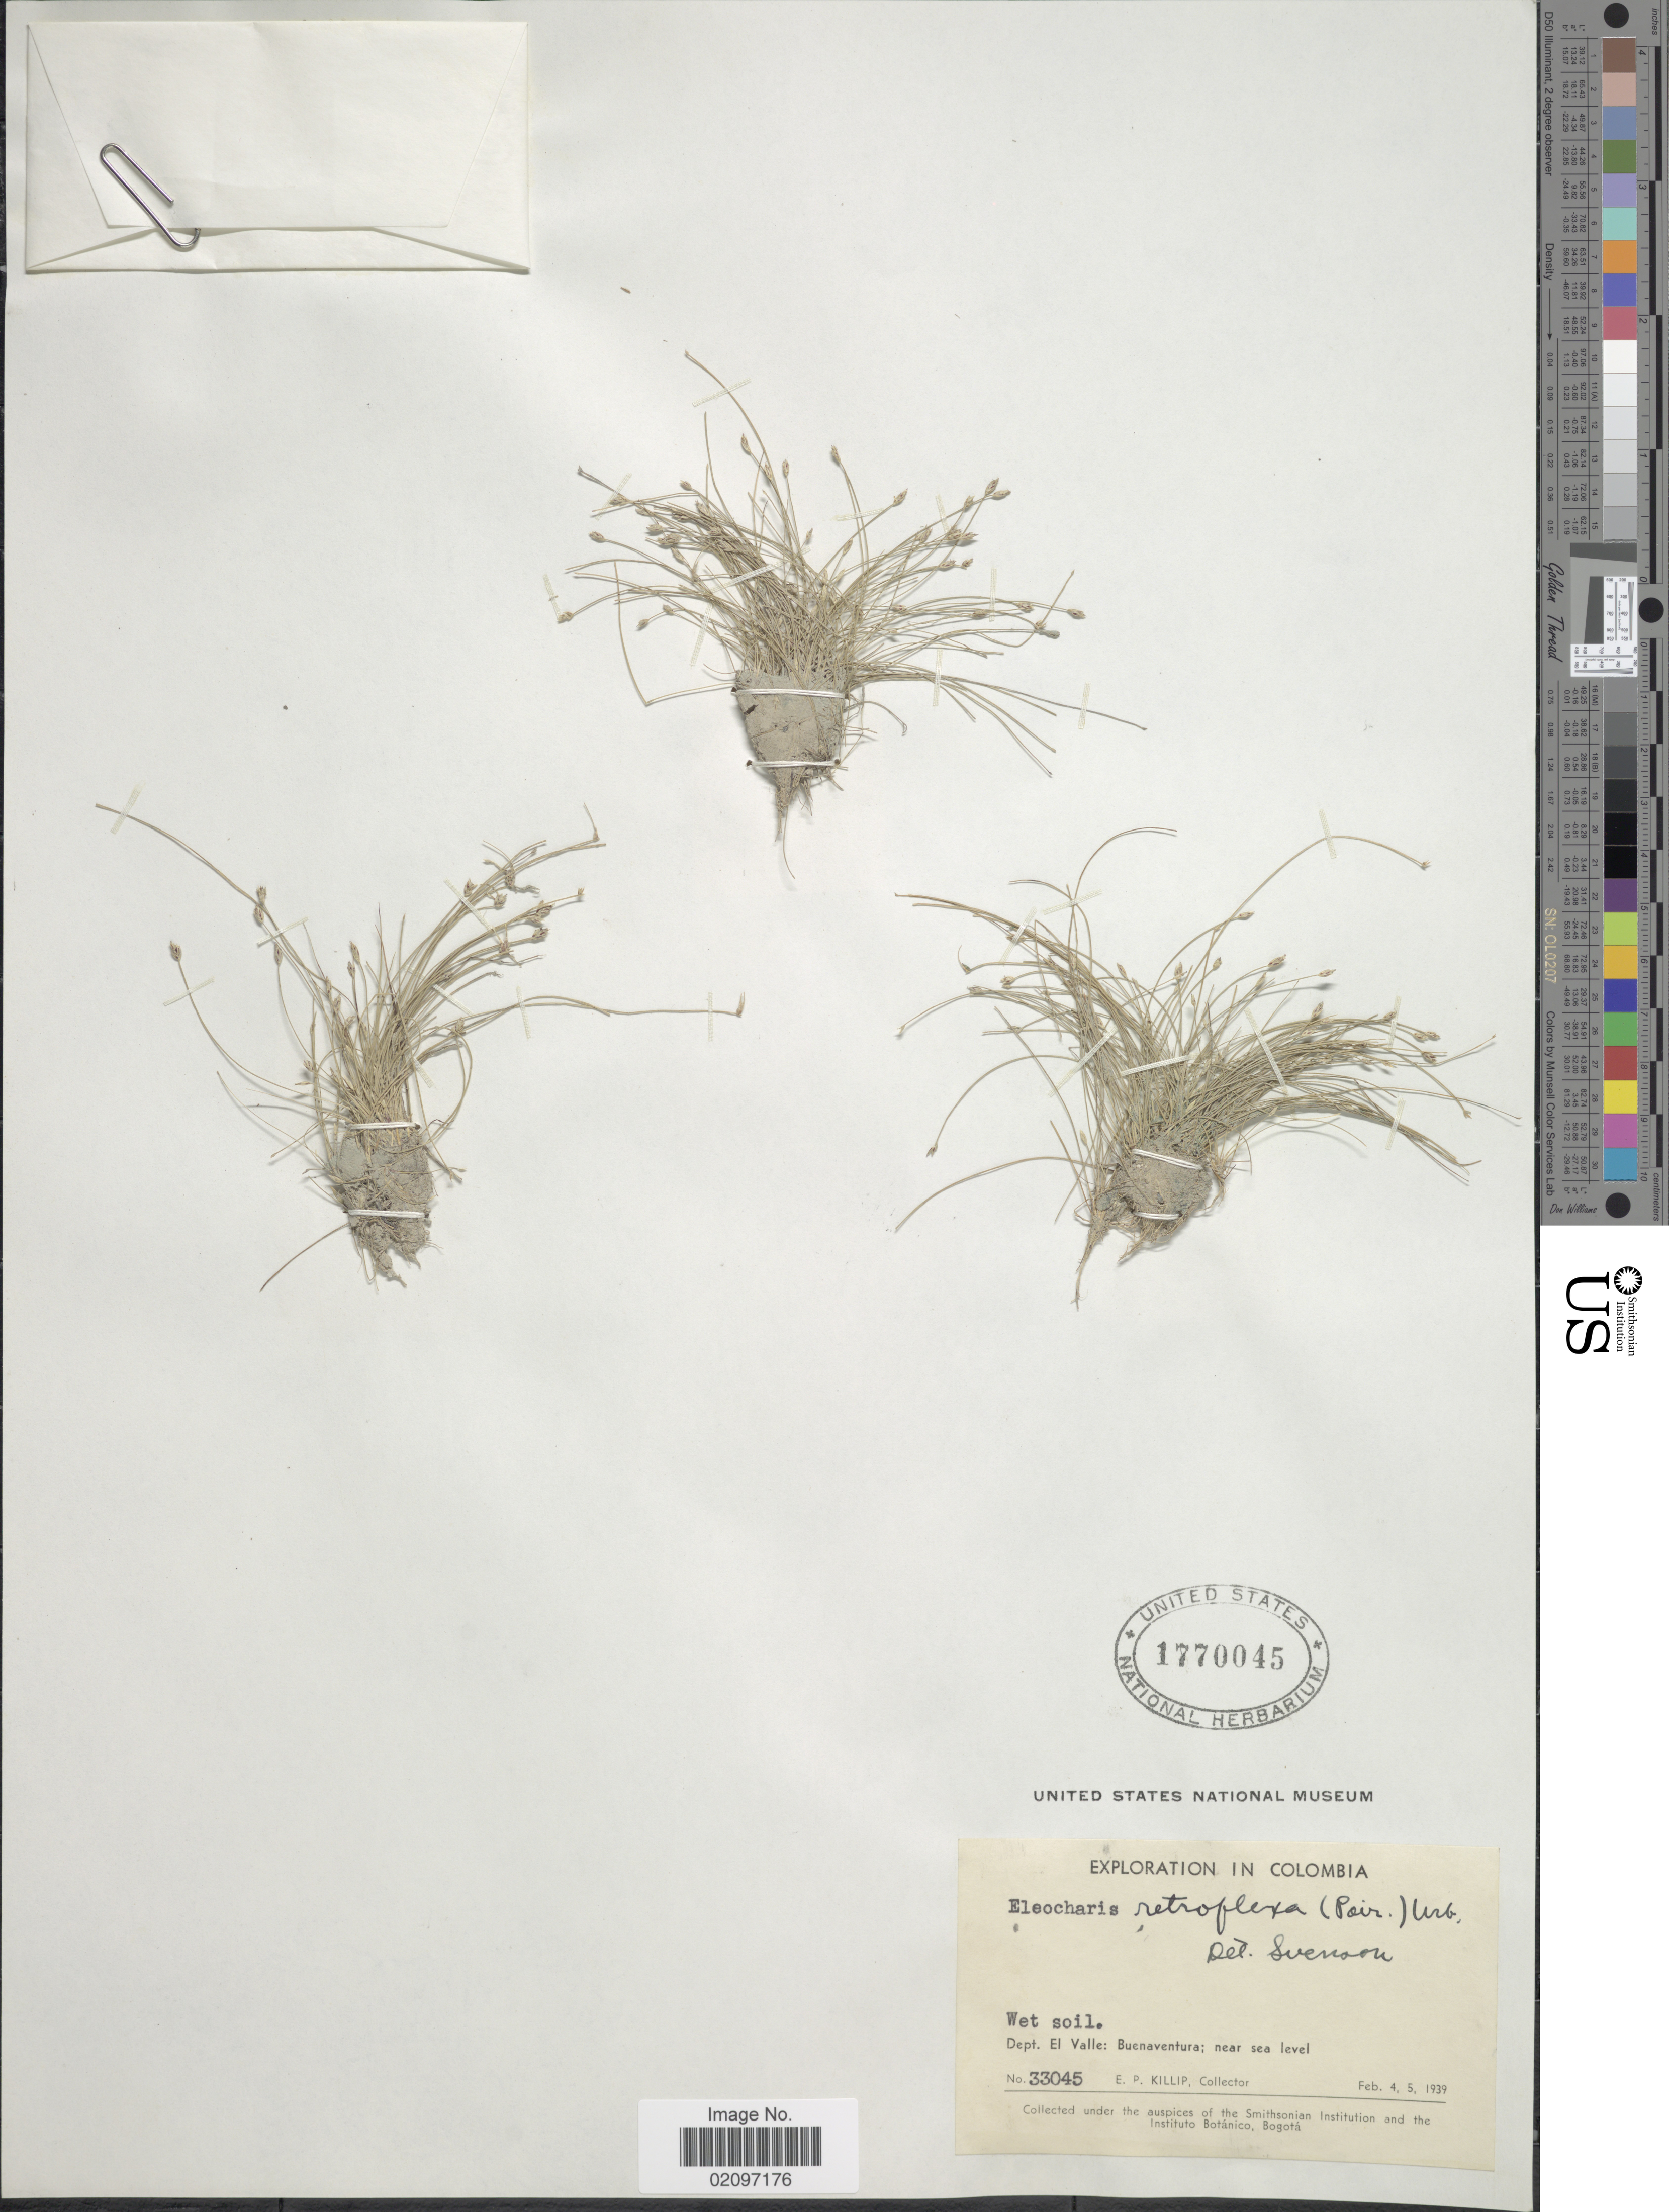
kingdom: Plantae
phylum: Tracheophyta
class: Liliopsida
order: Poales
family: Cyperaceae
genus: Eleocharis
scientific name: Eleocharis retroflexa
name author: (Poir.) Urb.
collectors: E. P. Killip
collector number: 33045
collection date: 1939-02-04/1939-02-05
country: Colombia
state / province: Valle del Cauca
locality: Dept. El Valle: Buenavista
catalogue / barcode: US 1770045